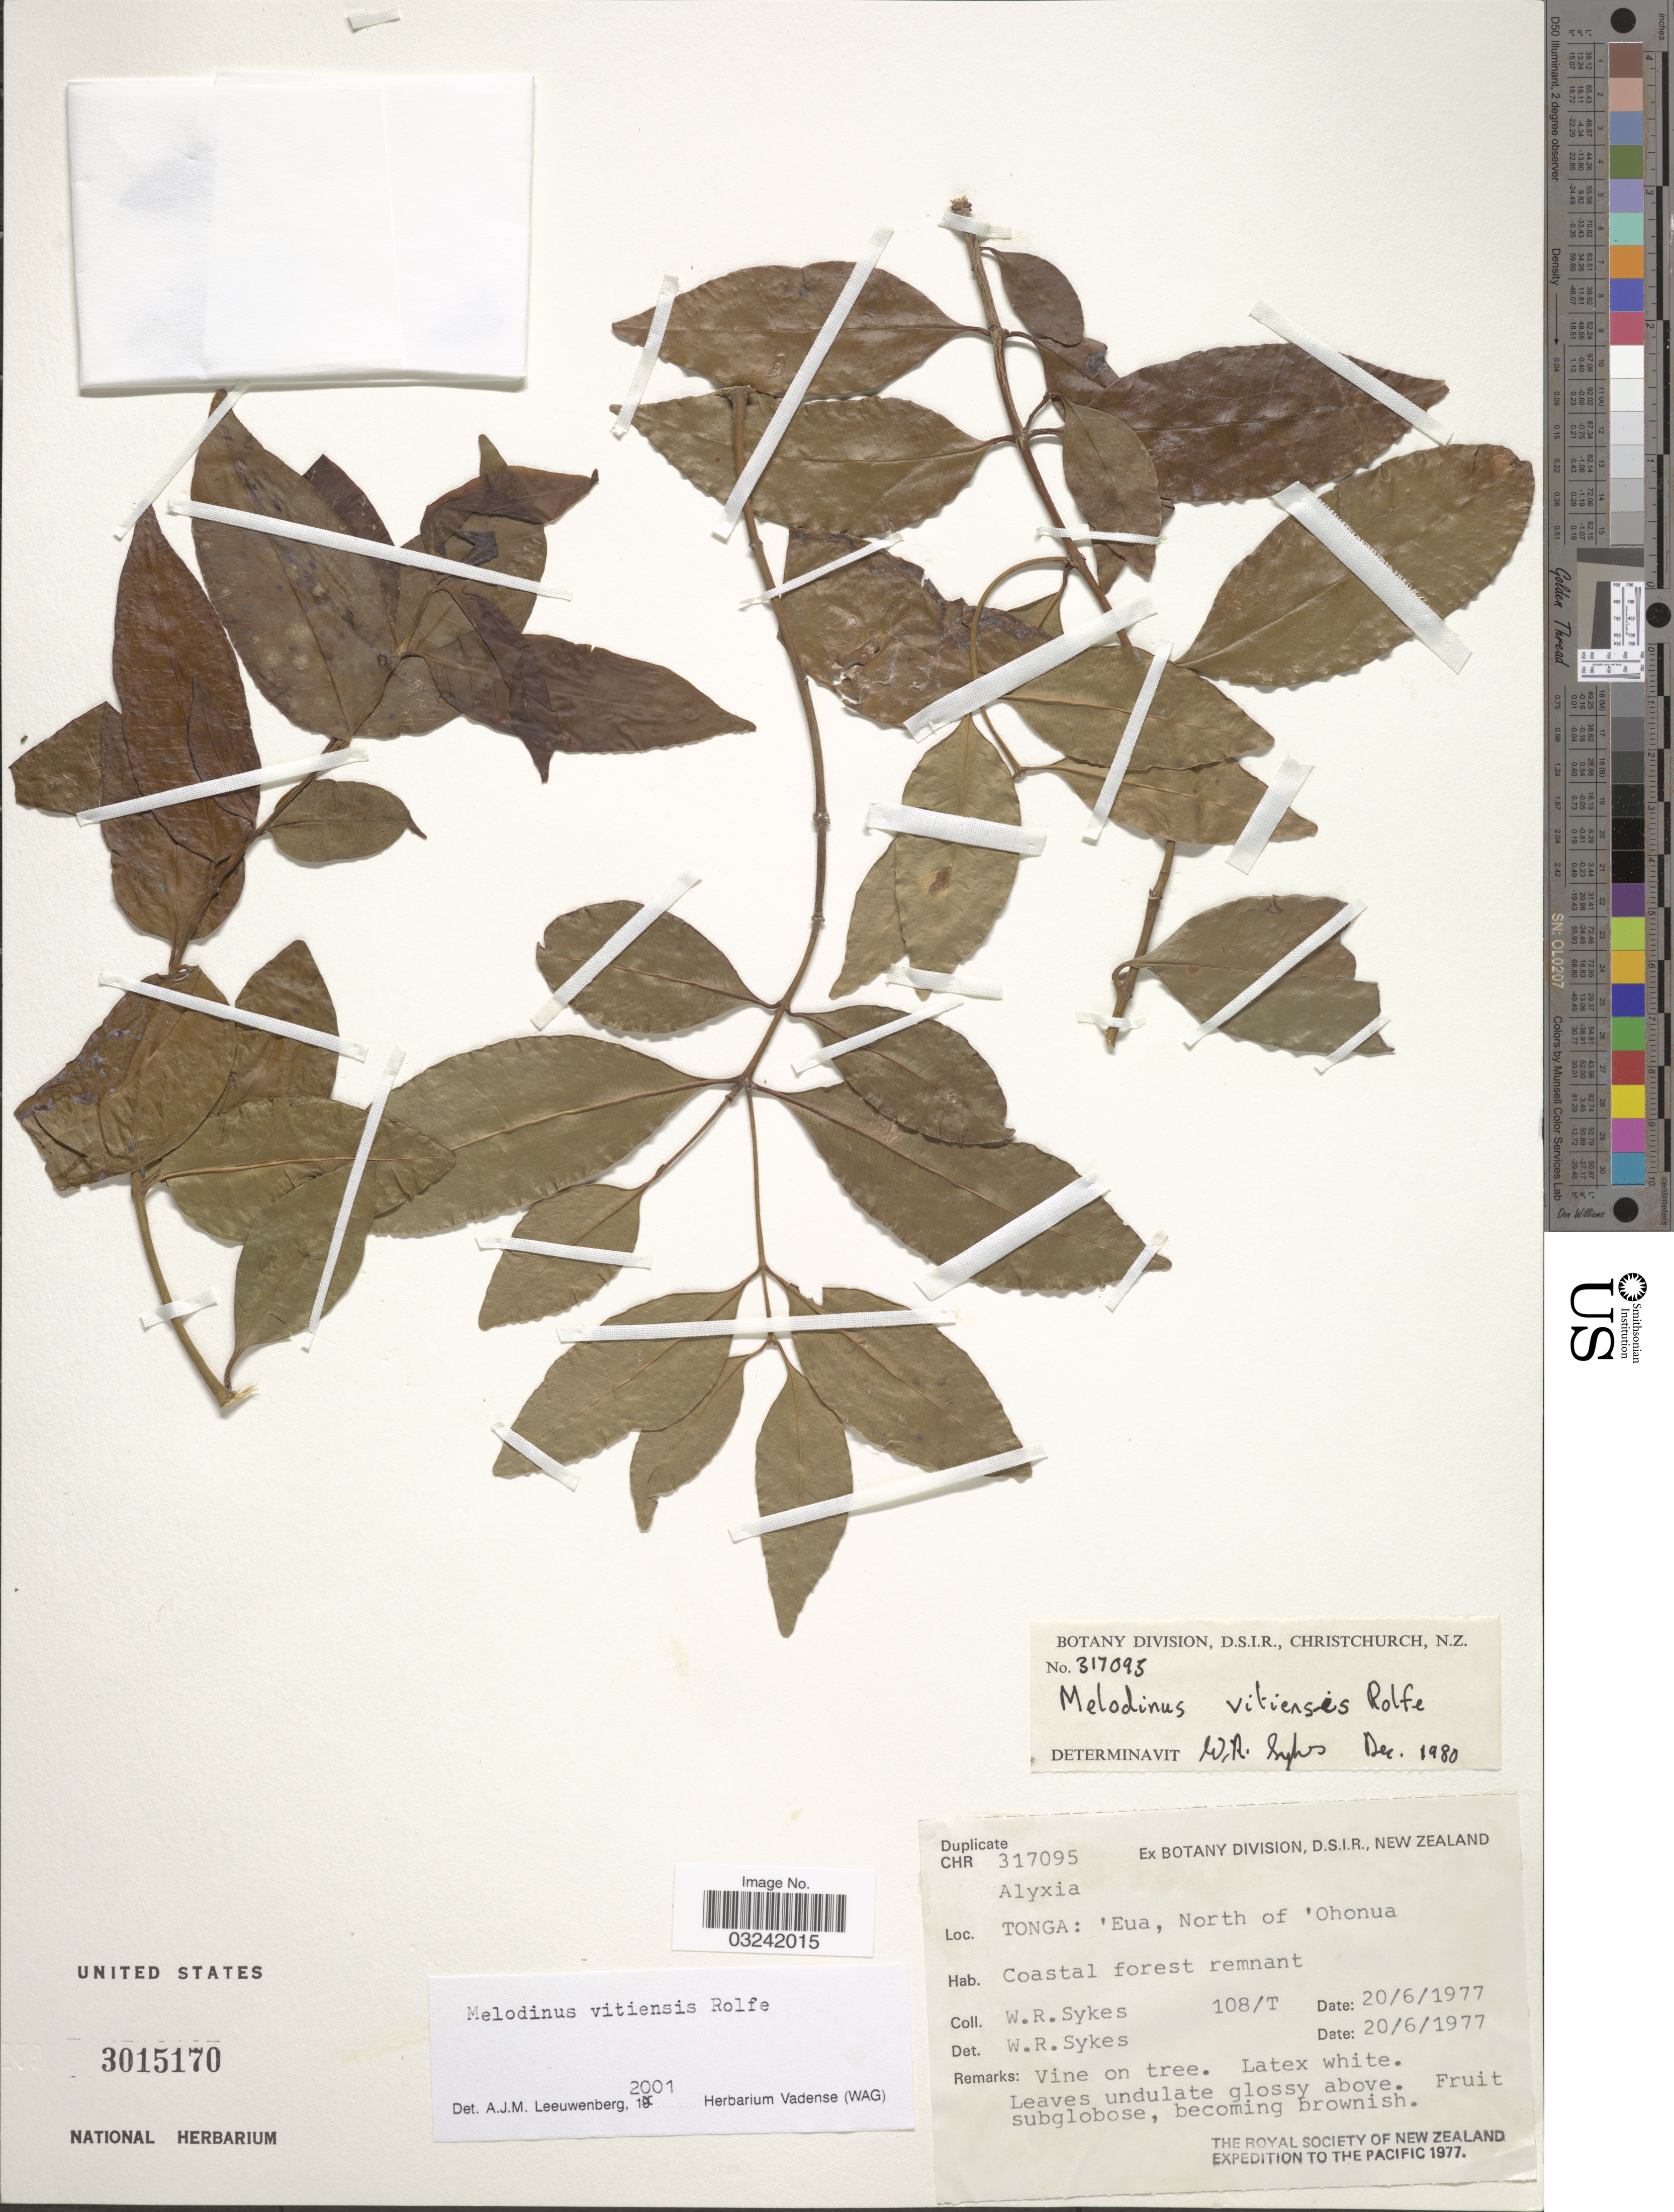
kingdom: Plantae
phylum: Tracheophyta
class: Magnoliopsida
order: Gentianales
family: Apocynaceae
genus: Melodinus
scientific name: Melodinus vitiensis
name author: Rolfe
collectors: W. R. Sykes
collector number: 108/T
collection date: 1977-06-20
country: Tonga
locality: Tonga: Eua, North of Ohonua.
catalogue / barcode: US 3015170